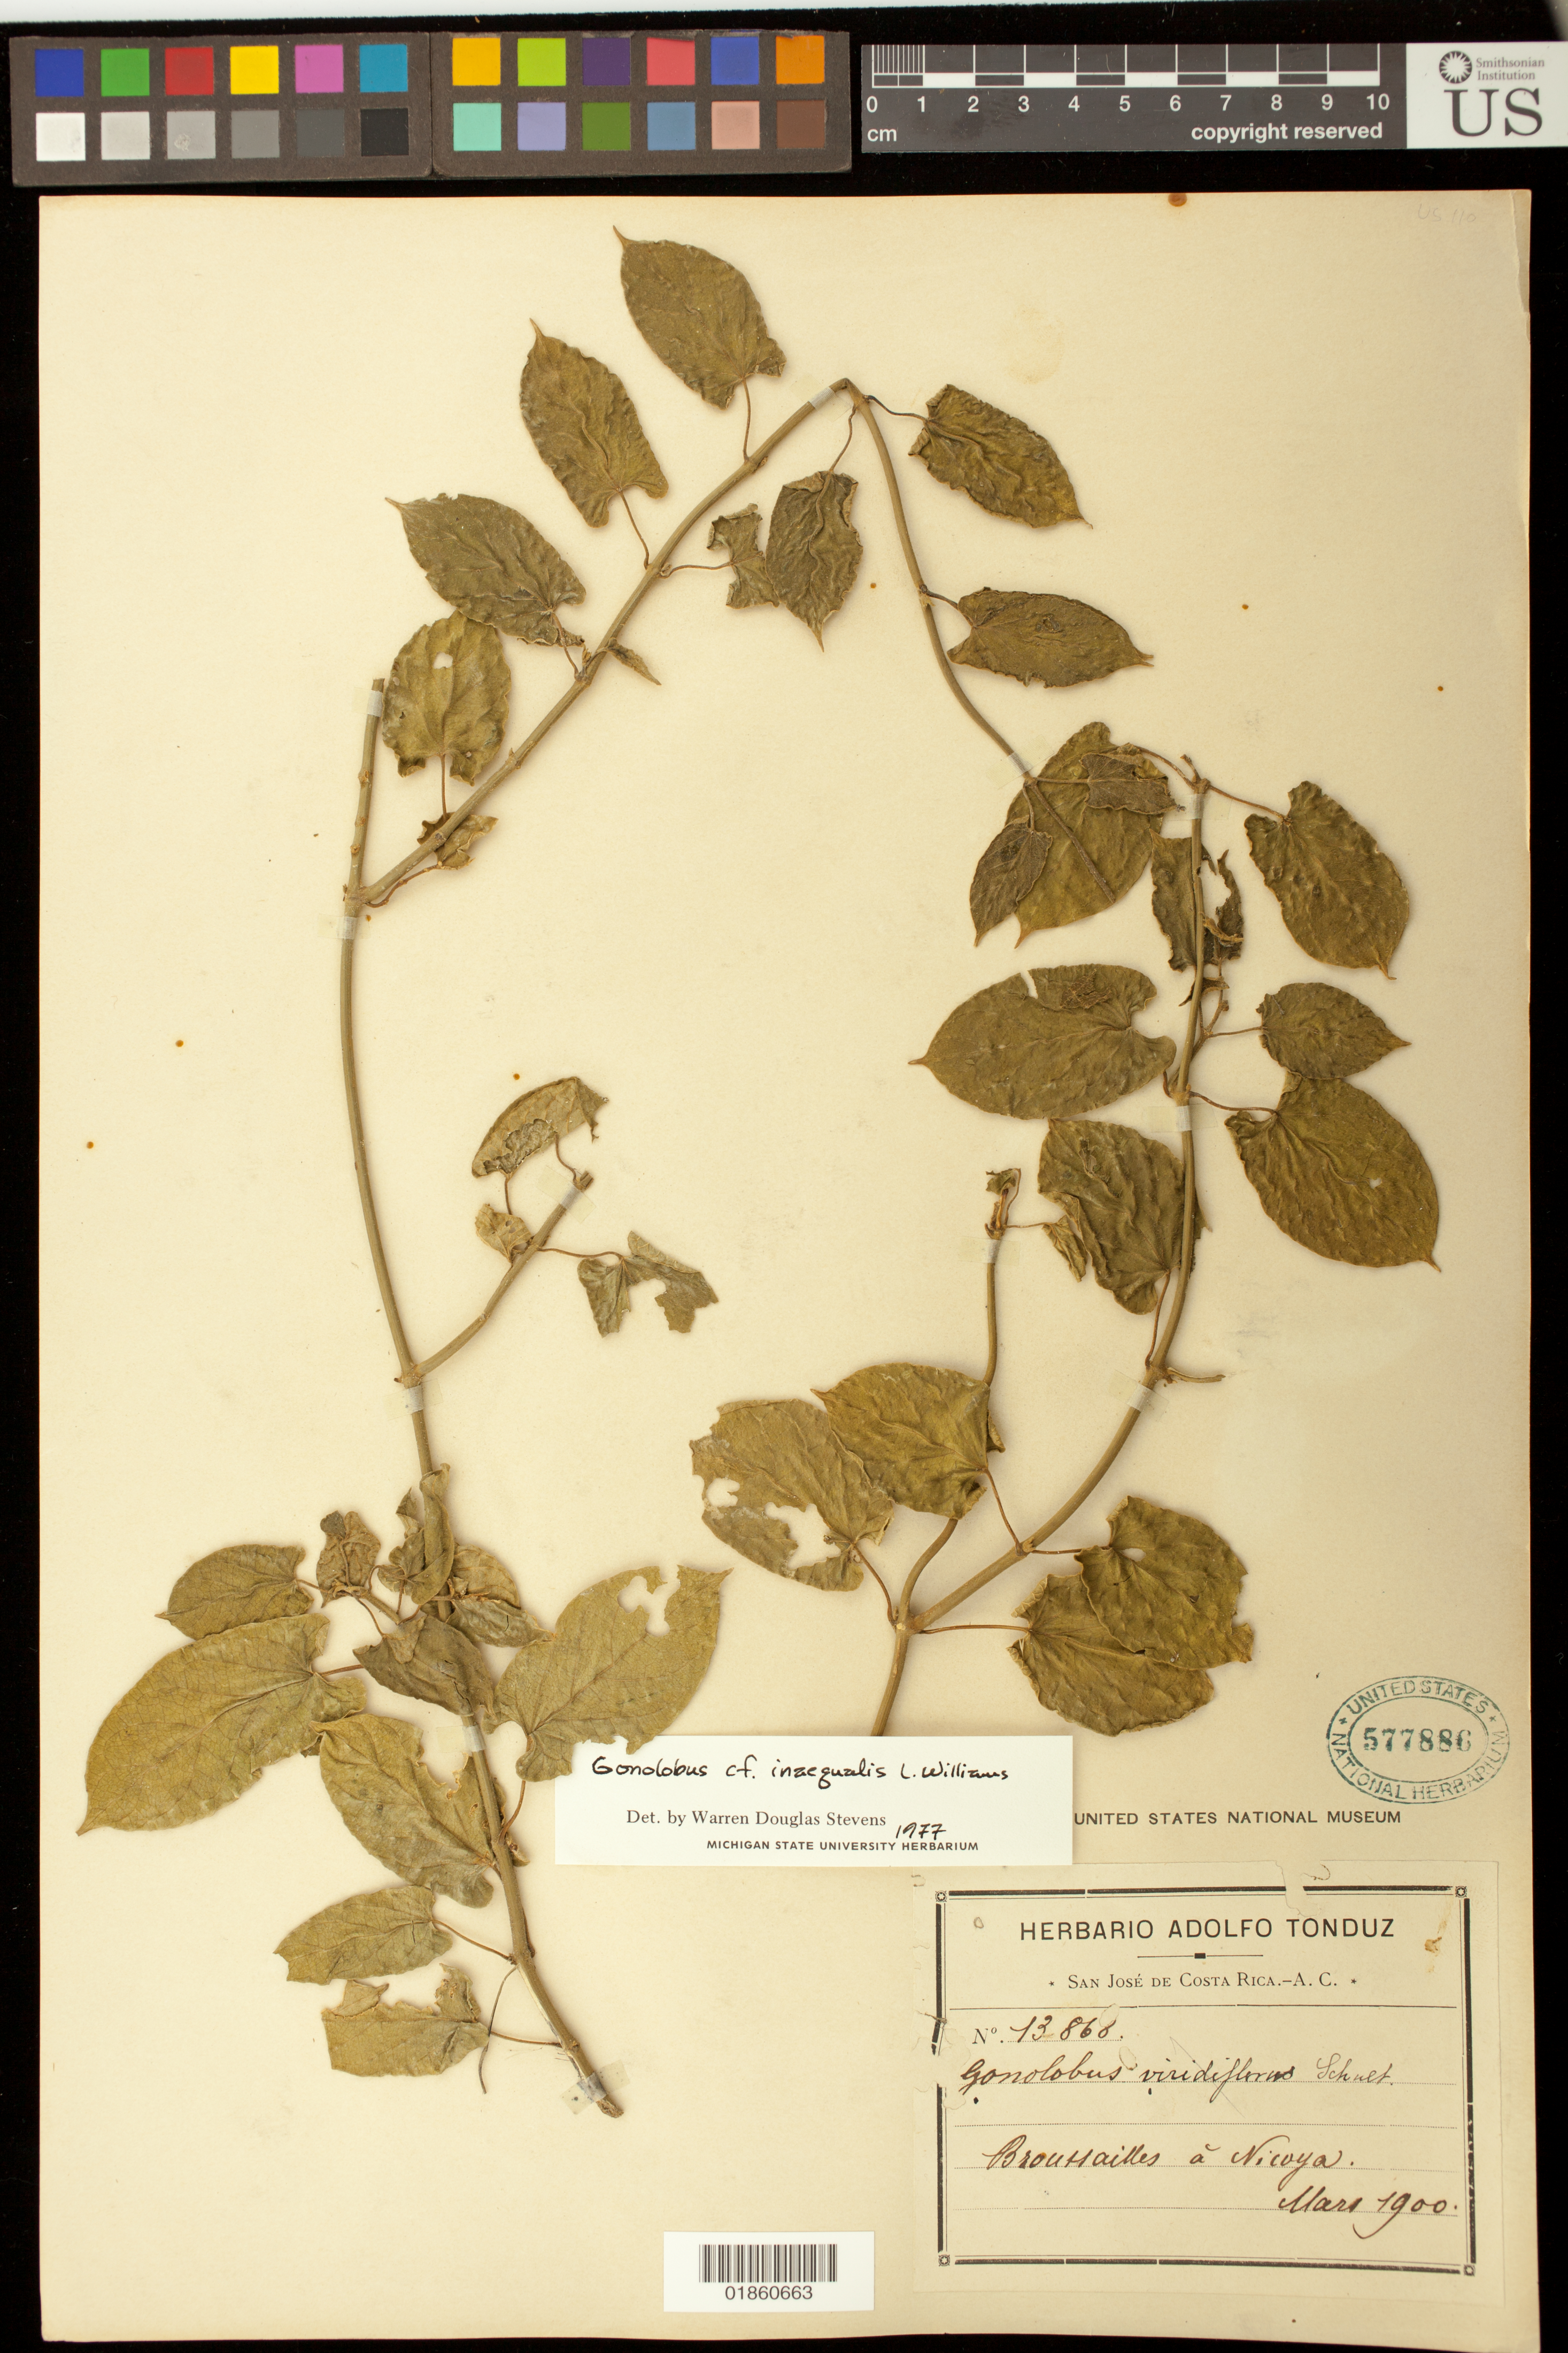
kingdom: Plantae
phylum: Tracheophyta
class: Magnoliopsida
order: Gentianales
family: Apocynaceae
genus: Gonolobus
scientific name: Gonolobus inaequalis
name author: L.O. Williams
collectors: A. Tonduz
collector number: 13868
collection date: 1900-03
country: Costa Rica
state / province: Guanacaste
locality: á Nicoya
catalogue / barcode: US 577886